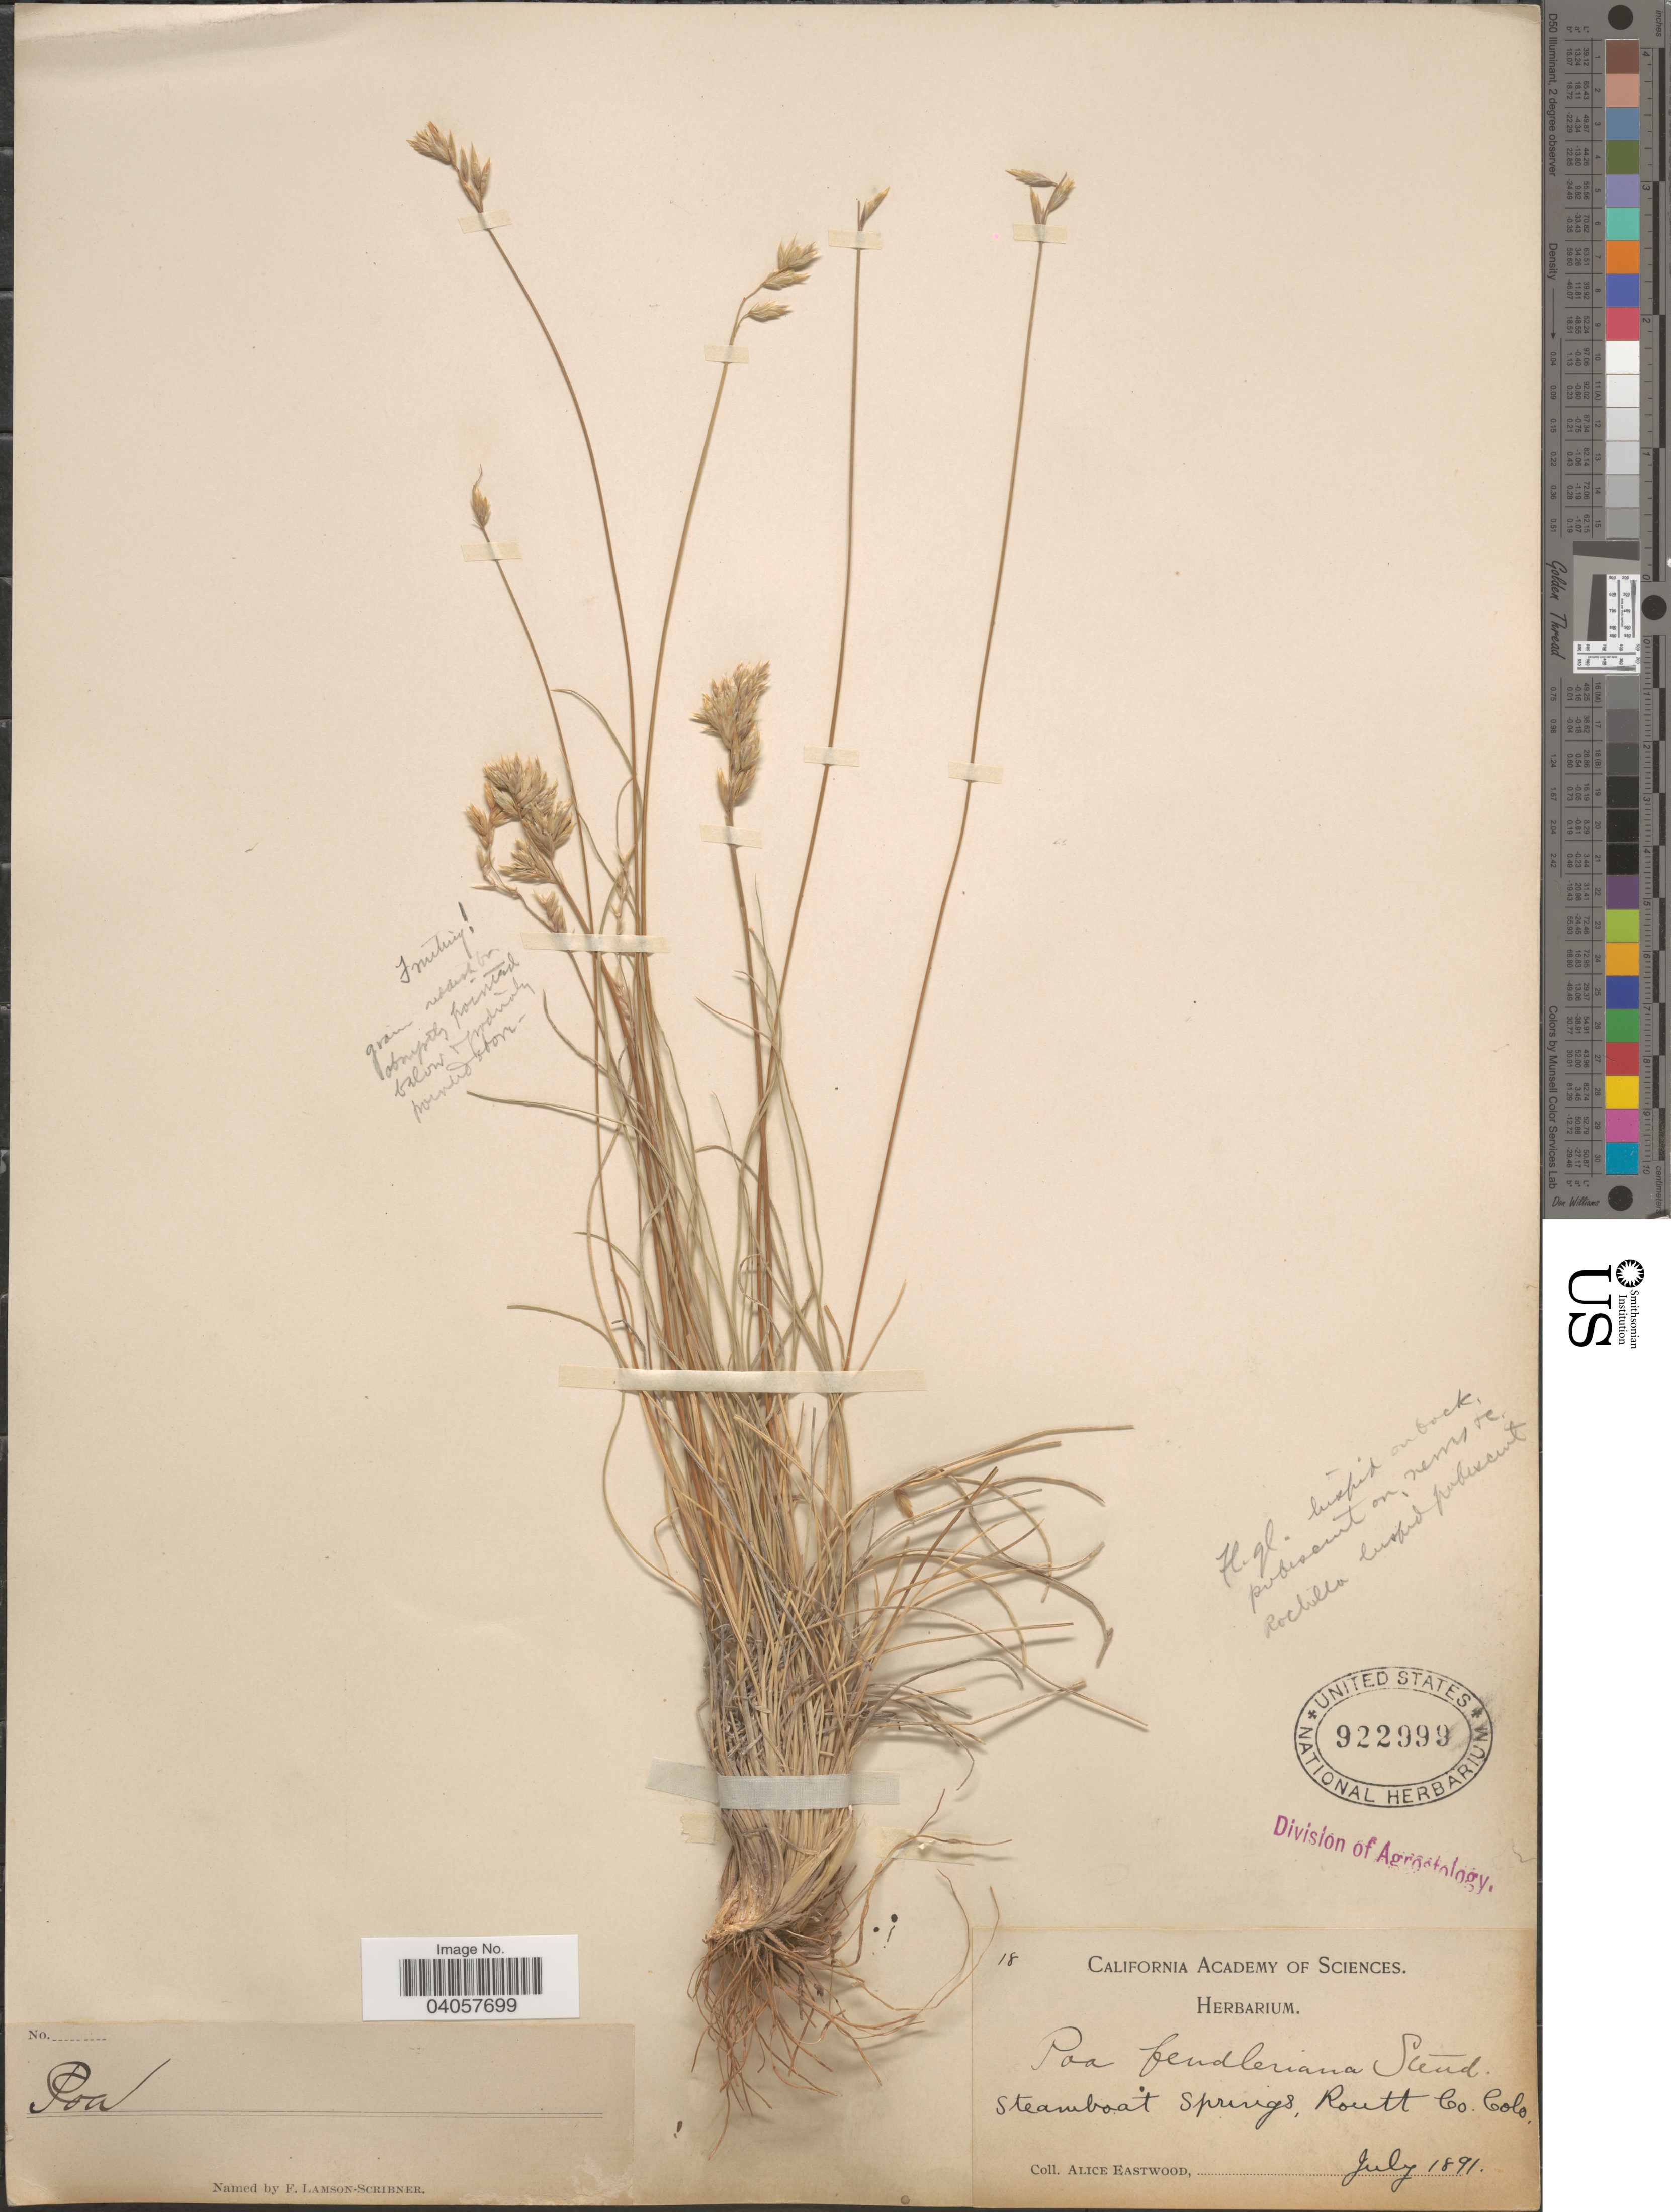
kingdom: Plantae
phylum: Tracheophyta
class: Liliopsida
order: Poales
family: Poaceae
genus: Poa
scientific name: Poa fendleriana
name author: (Steud.) Vasey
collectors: A. Eastwood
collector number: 18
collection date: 1891-07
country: United States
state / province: Colorado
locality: Steamboat Springs, Routt Co.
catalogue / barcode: US 922999